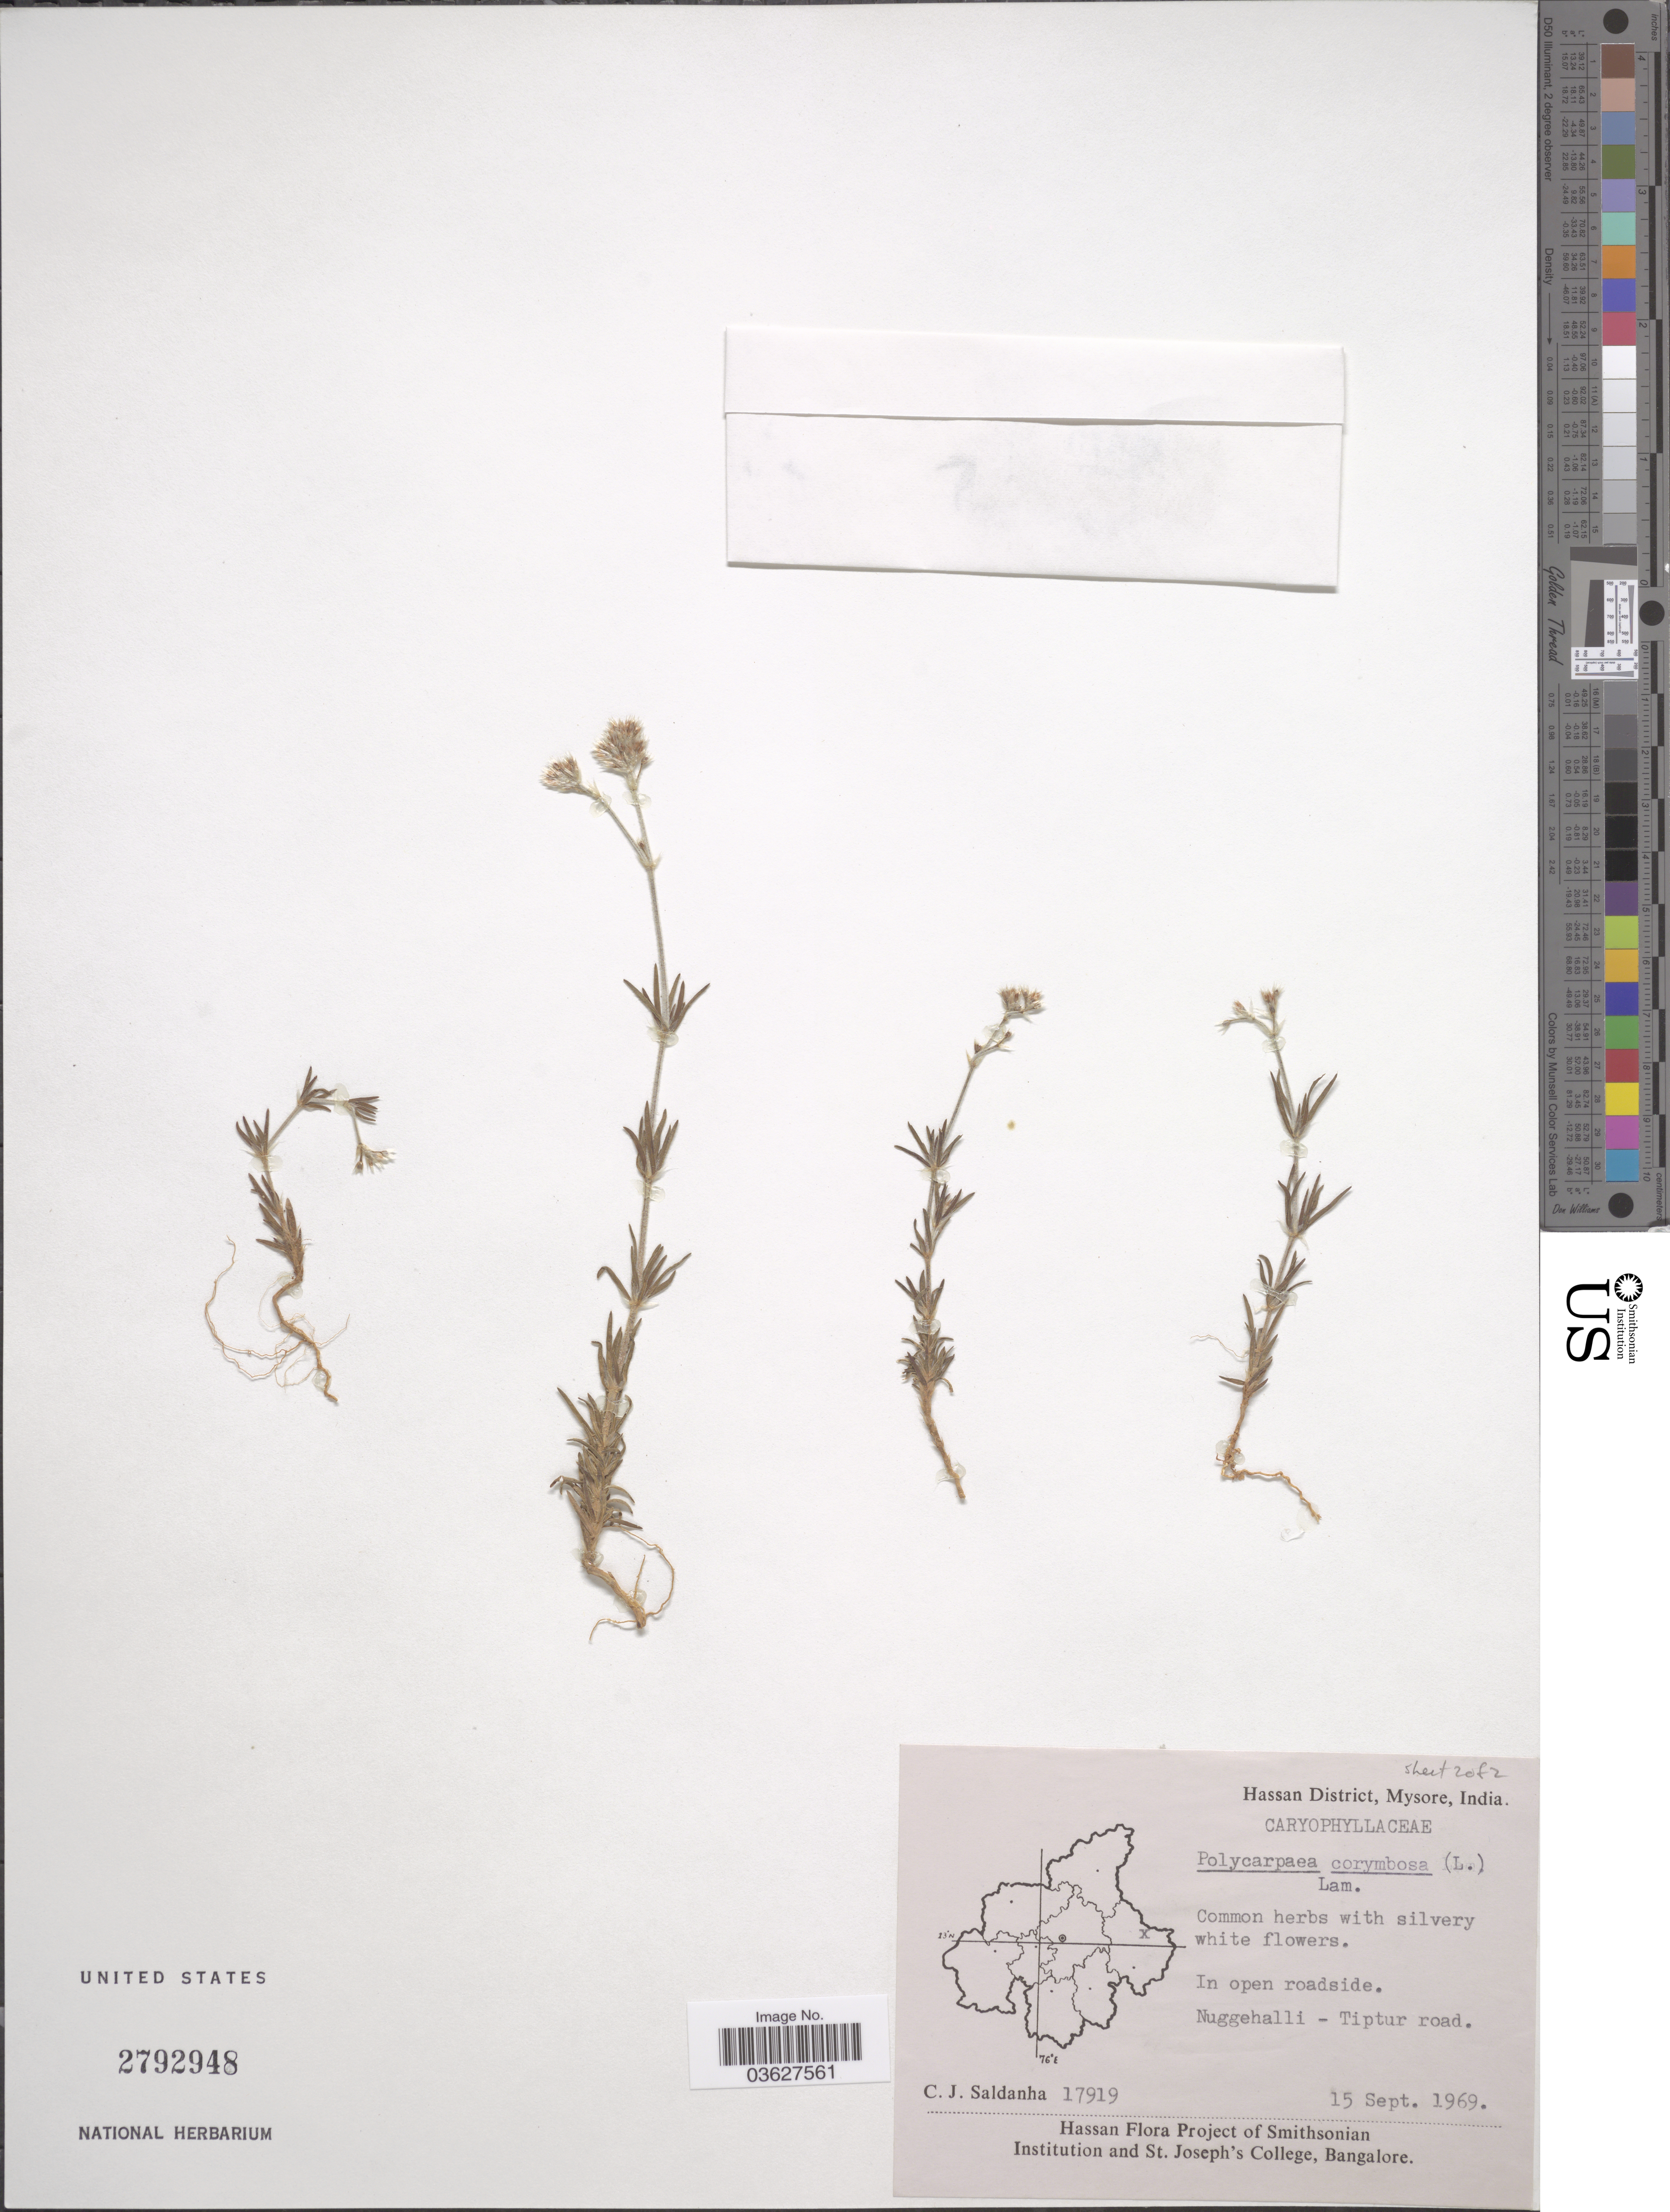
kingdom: Plantae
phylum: Tracheophyta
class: Magnoliopsida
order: Caryophyllales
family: Caryophyllaceae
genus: Polycarpaea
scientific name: Polycarpaea corymbosa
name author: (L.) Lam.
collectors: C. J. Saldanha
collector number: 17919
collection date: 1969-09-15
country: India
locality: Hassan District, Mysore. Nuggehalli - Tiptur road.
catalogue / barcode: US 2792948